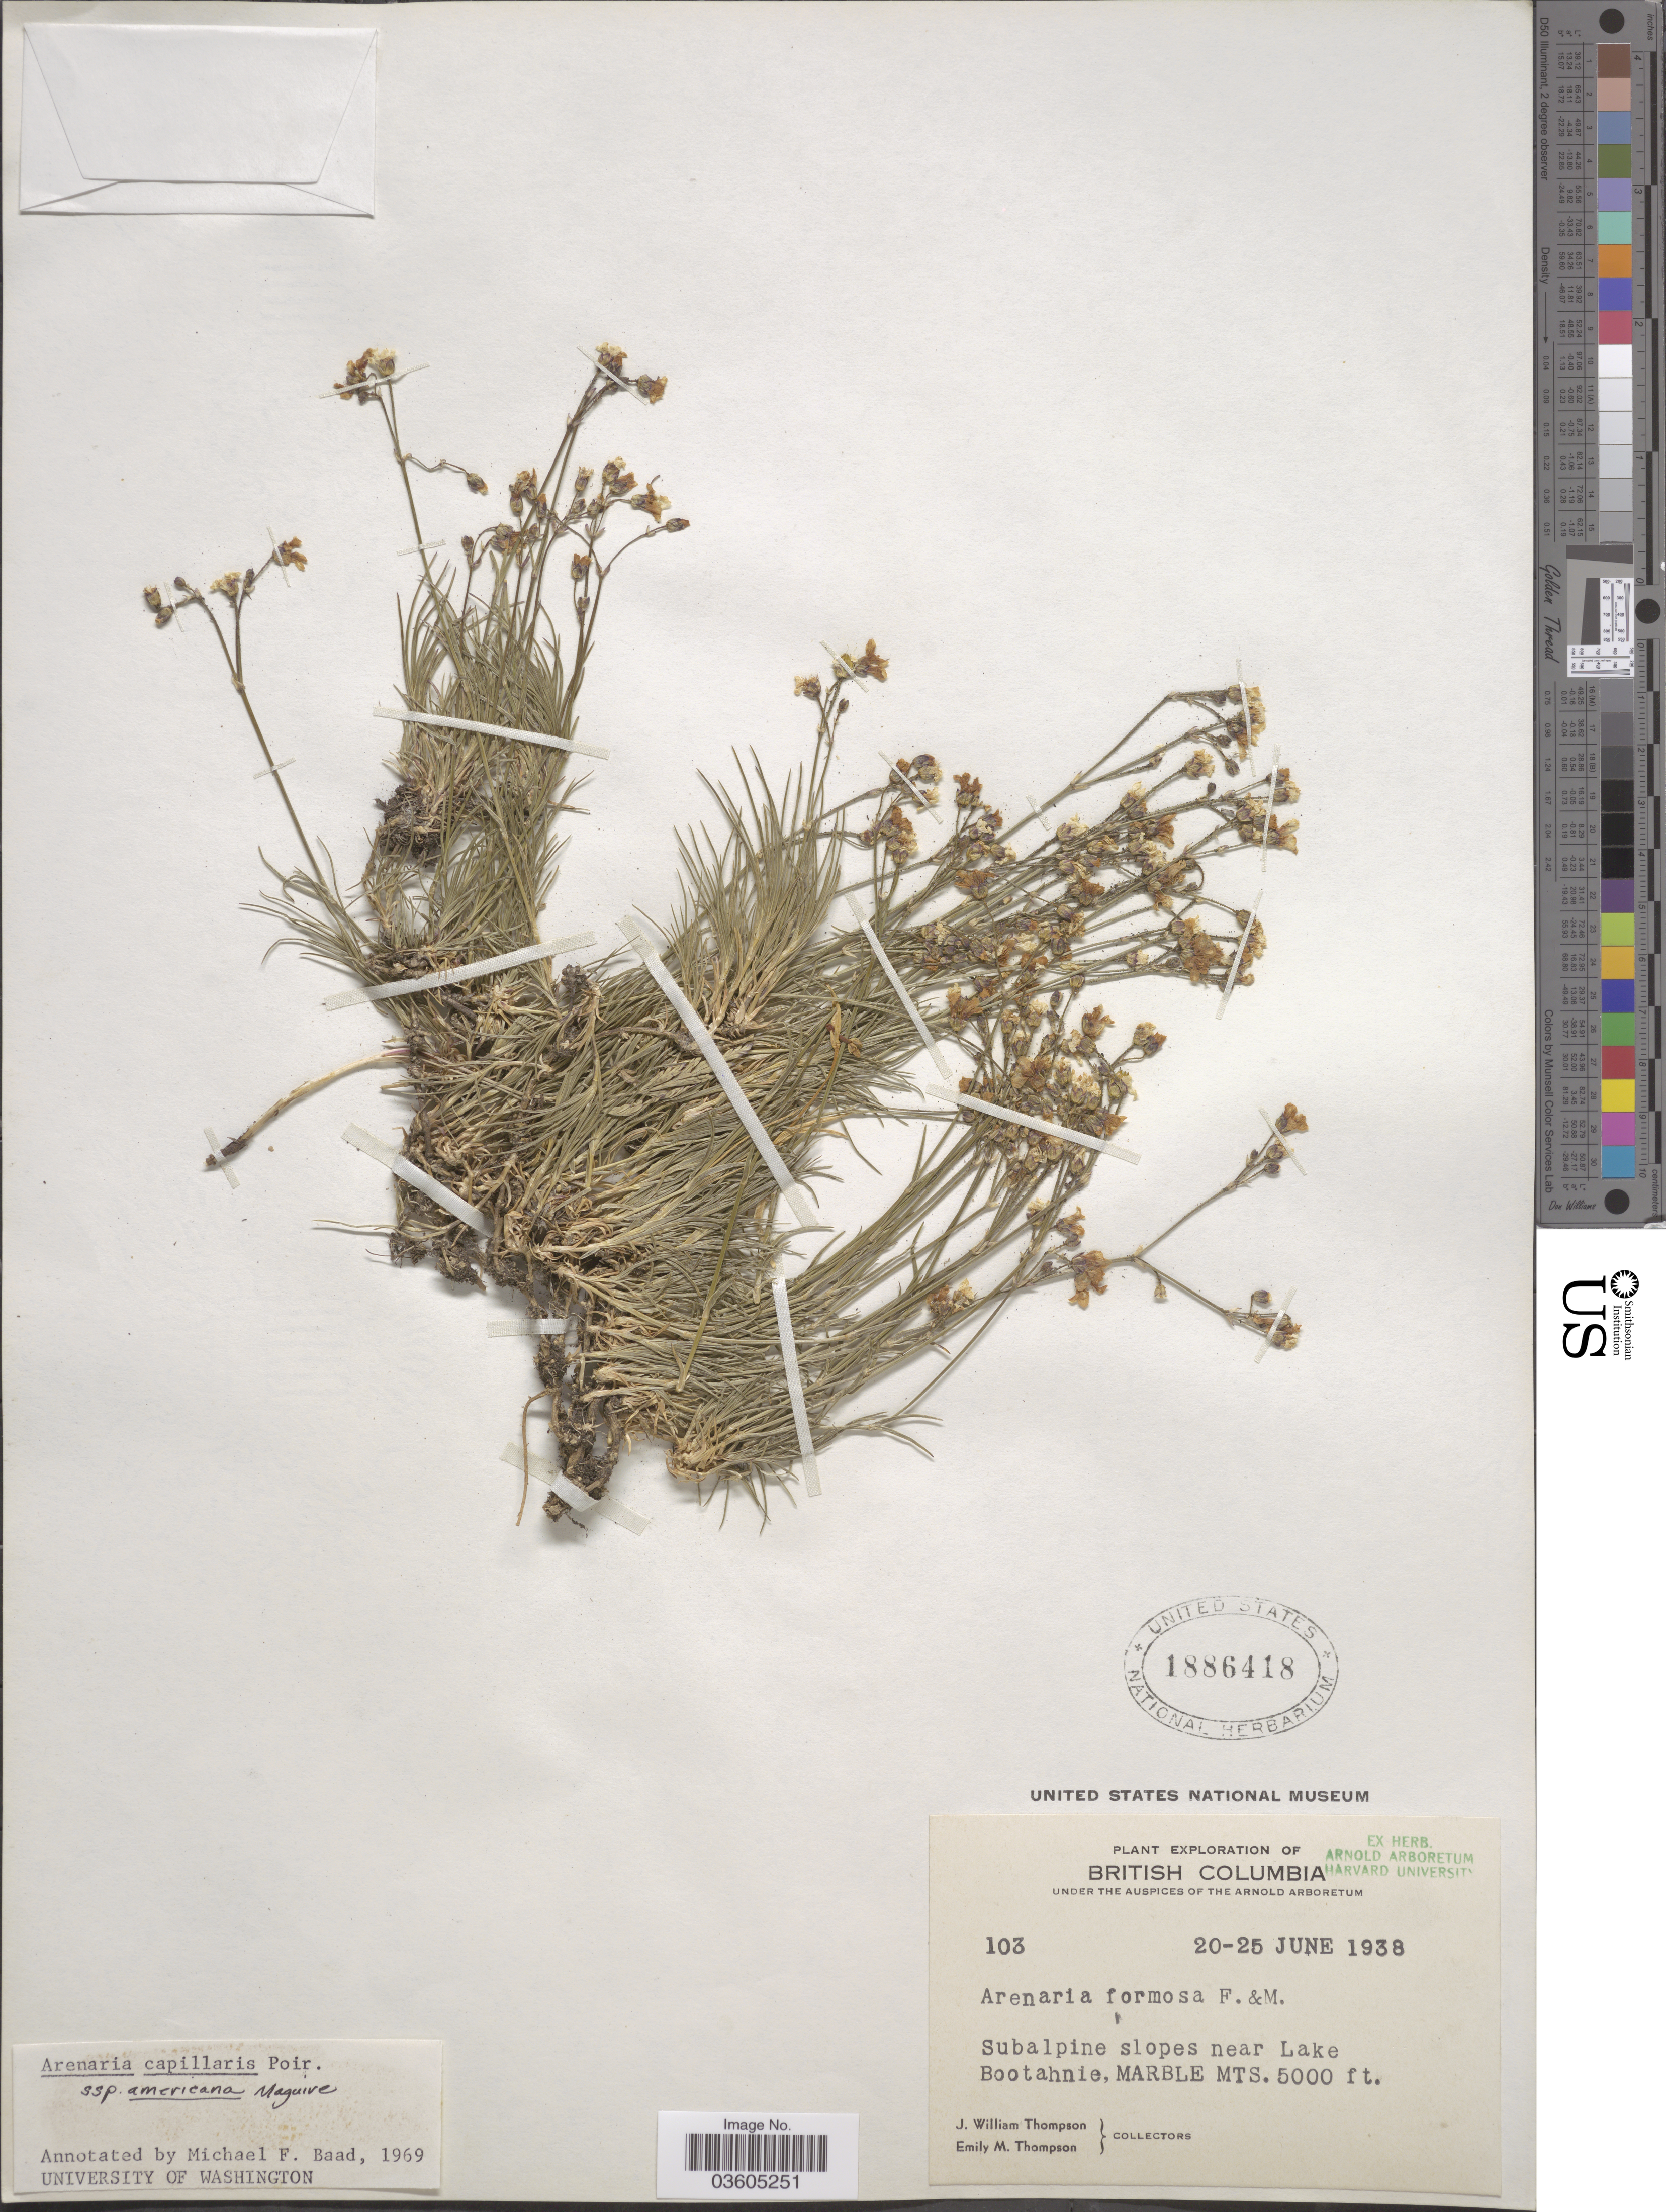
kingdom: Plantae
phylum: Tracheophyta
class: Magnoliopsida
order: Caryophyllales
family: Caryophyllaceae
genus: Eremogone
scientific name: Eremogone capillaris var. americana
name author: (Maguire) R.L. Hartm. & Rabeler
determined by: U.S. National Herbarium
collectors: J. W. Thompson & E. M. Thompson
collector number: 103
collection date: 1938-06-20/1938-06-25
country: Canada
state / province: British Columbia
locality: Subalpine slopes near Lake Bootahnie, Marble Mts.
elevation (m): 1524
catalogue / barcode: US 1886418